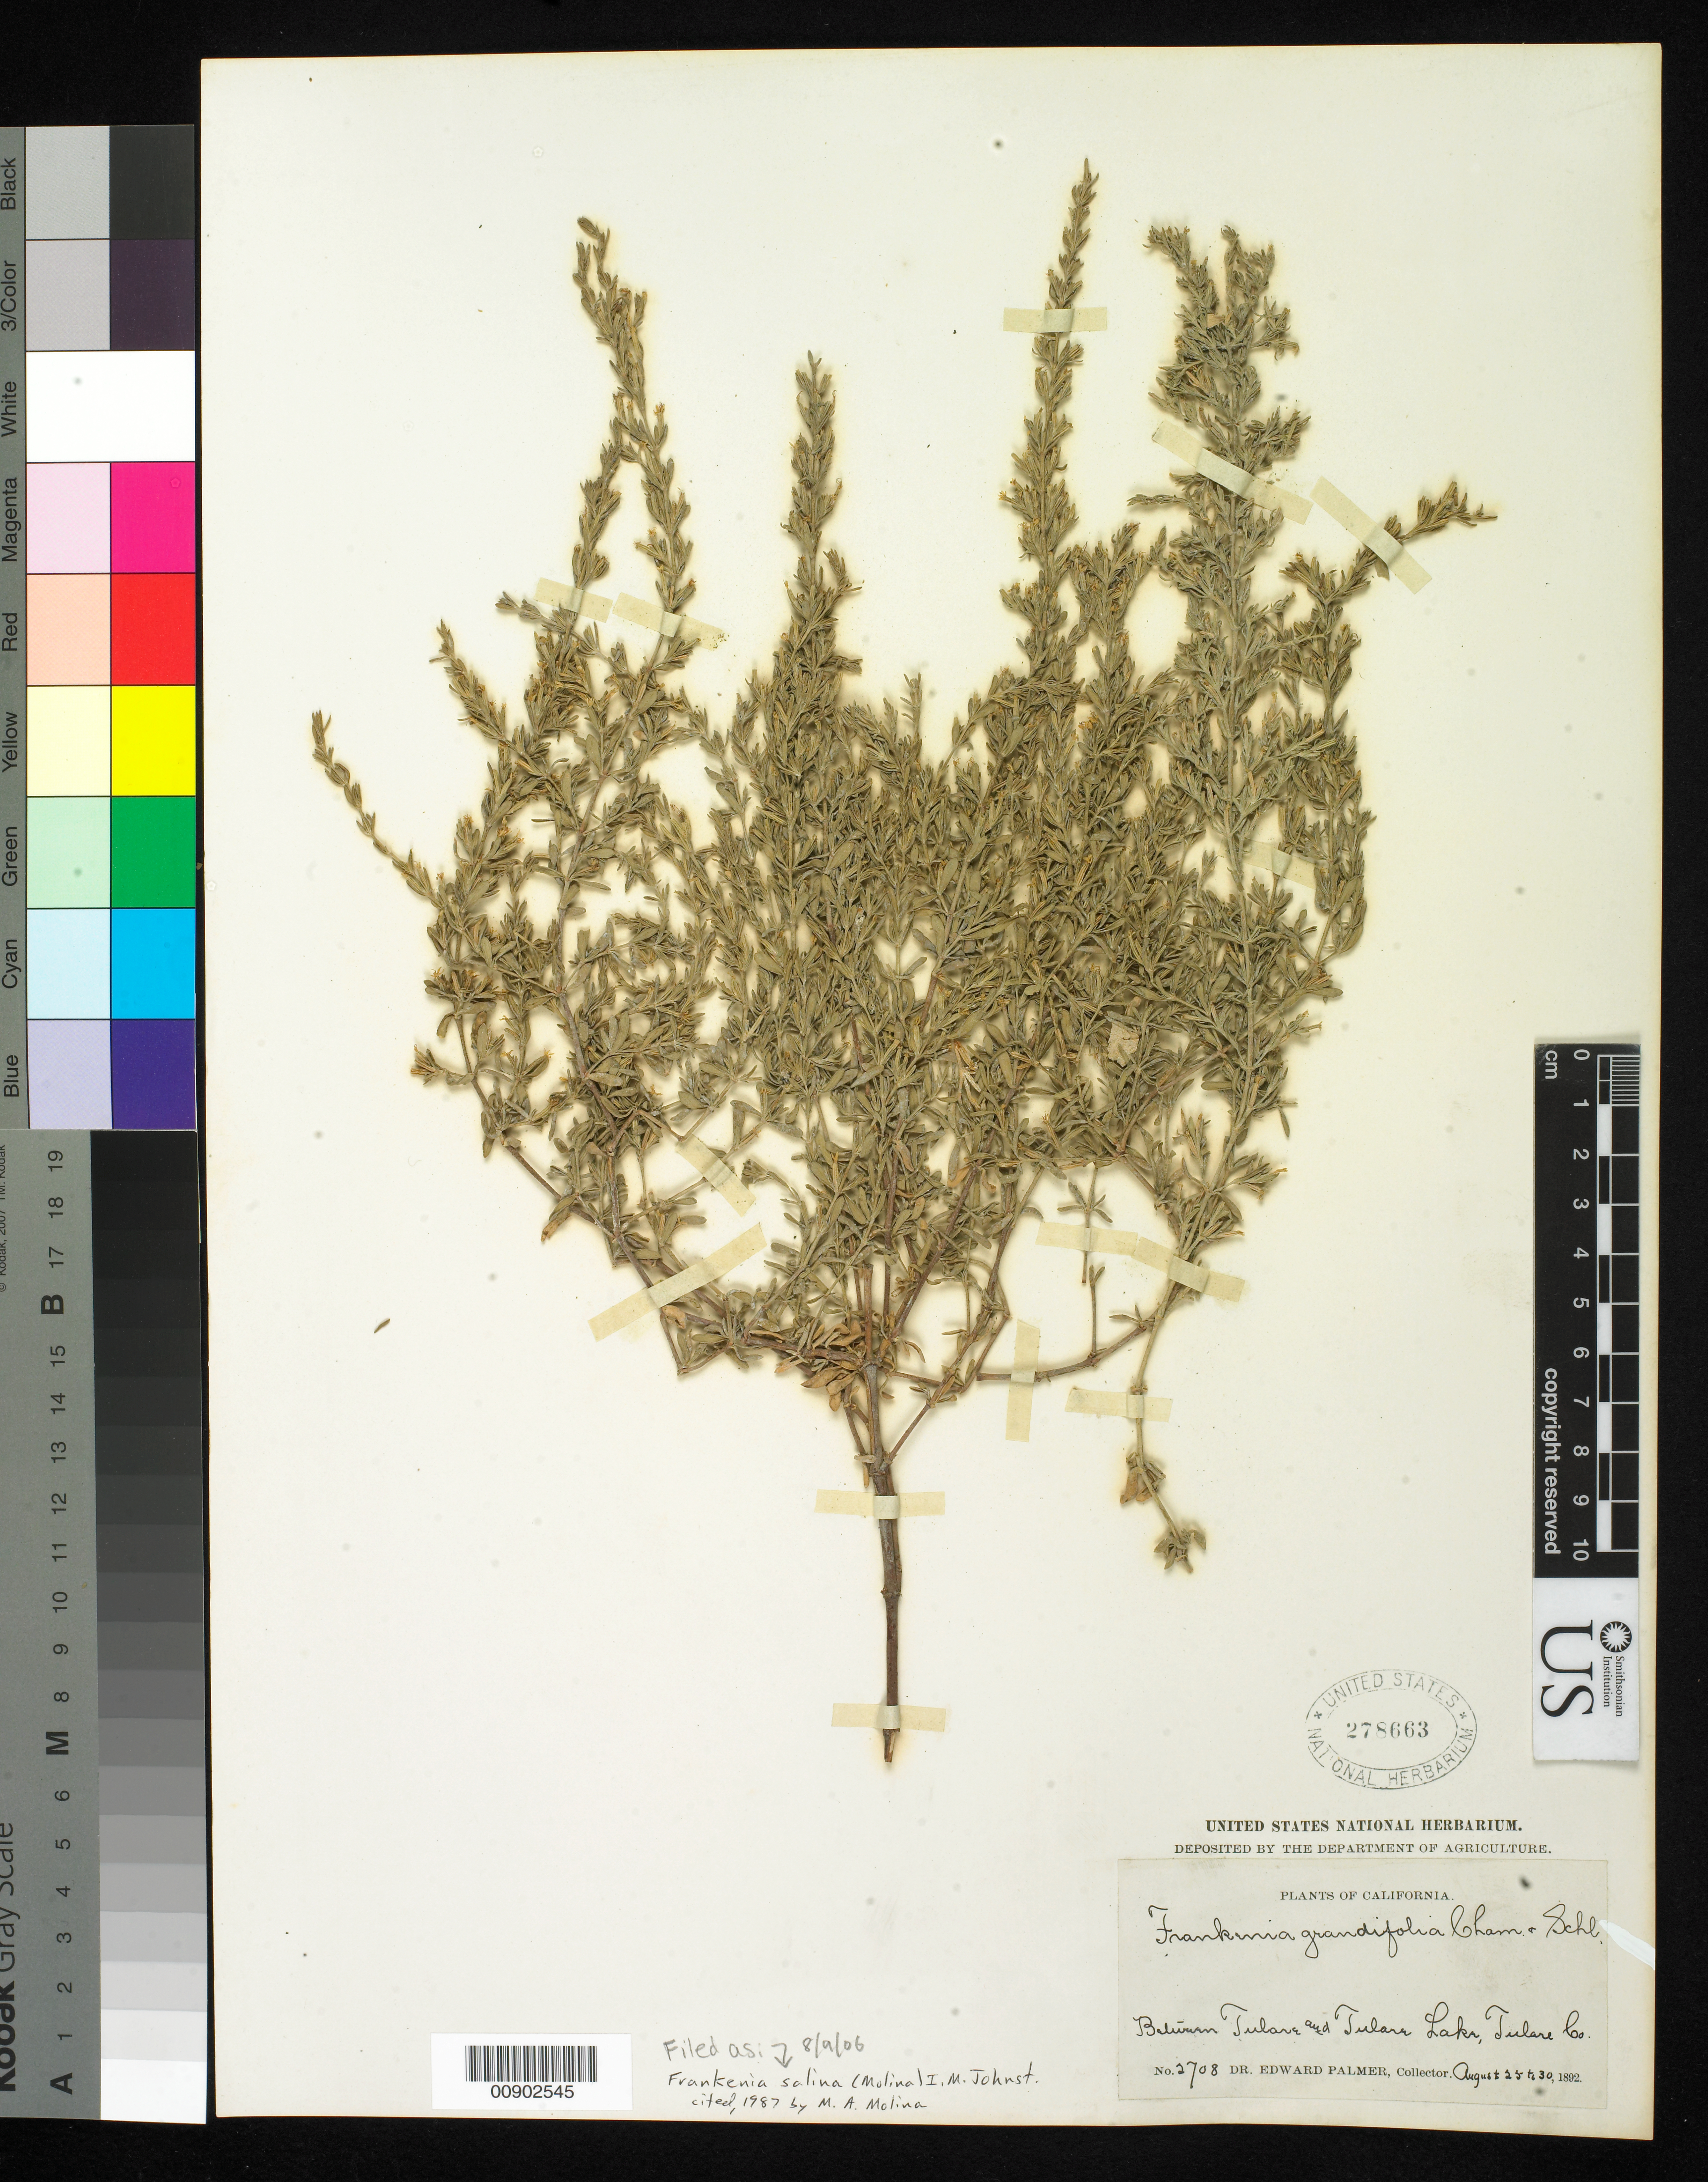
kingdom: Plantae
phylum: Tracheophyta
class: Magnoliopsida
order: Caryophyllales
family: Frankeniaceae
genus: Frankenia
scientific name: Frankenia salina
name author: (Molina) I.M. Johnst.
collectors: E. Palmer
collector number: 2708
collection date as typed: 25 Aug 1892 to 30 Aug 1892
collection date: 1892-08-25/1892-08-30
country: United States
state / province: California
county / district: Tulare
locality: Between Tulare and Tulare Lake, Tulare County, California.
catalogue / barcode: US 278663